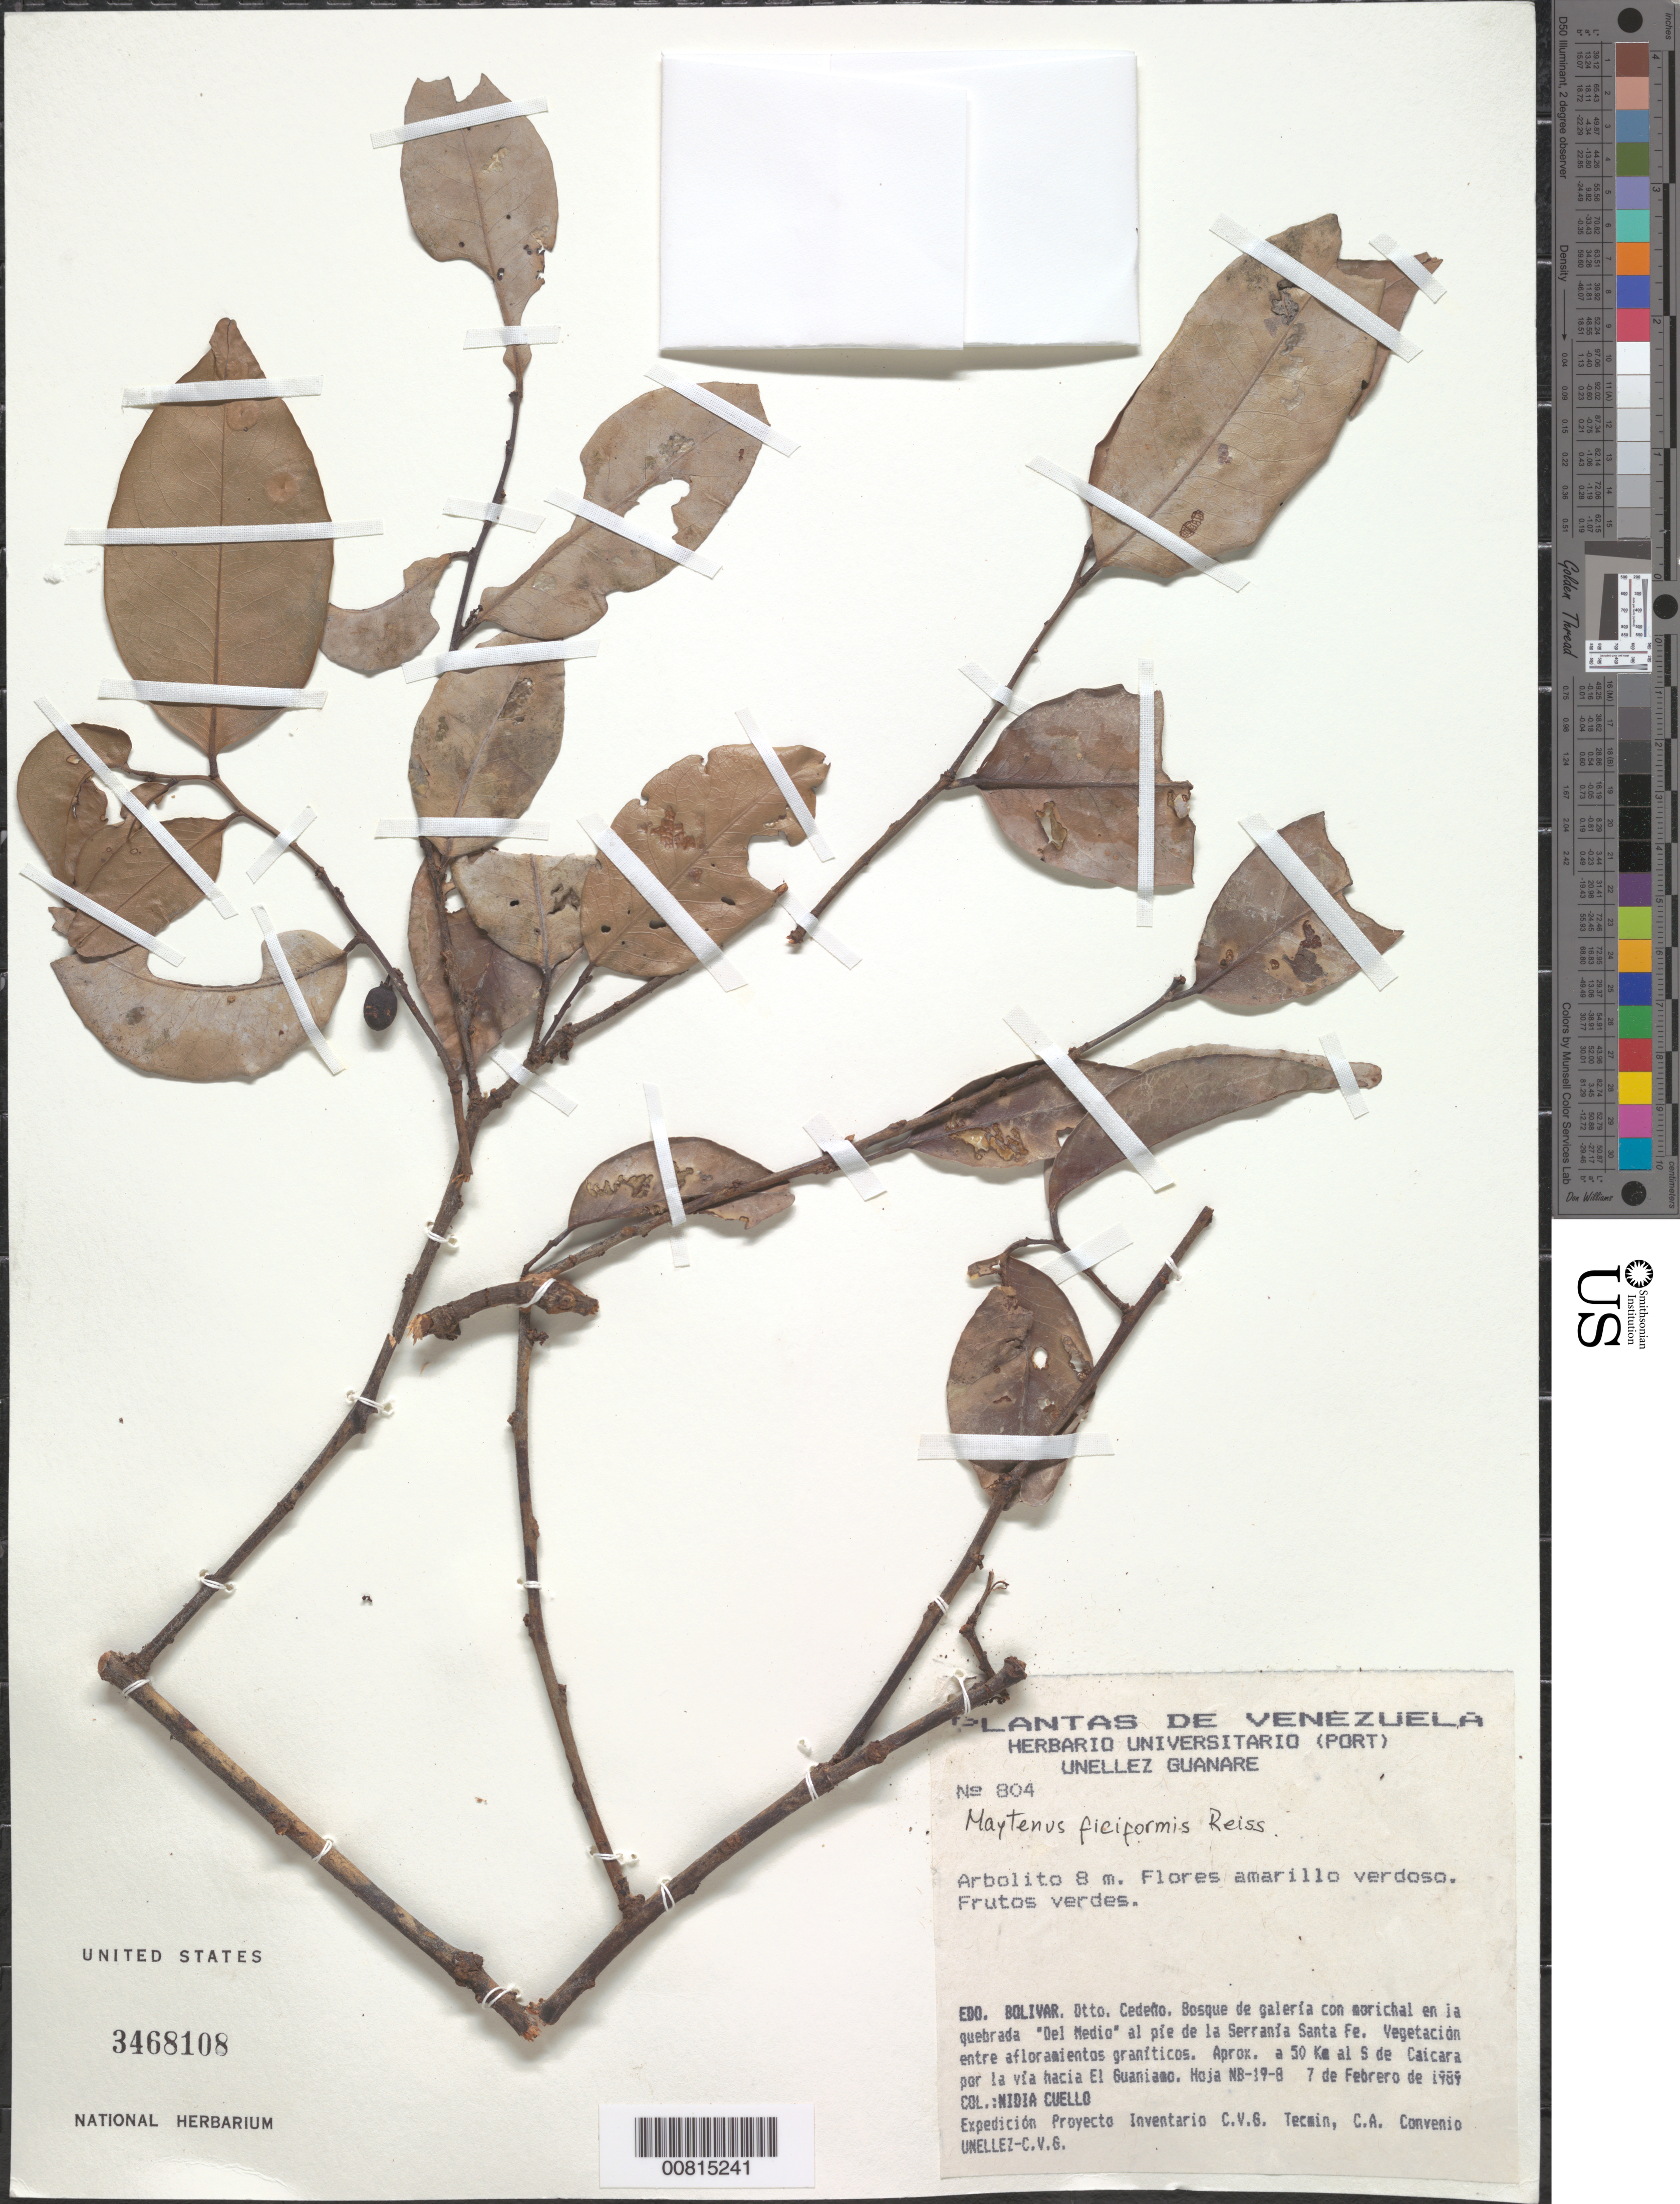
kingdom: Plantae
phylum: Tracheophyta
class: Magnoliopsida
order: Celastrales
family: Celastraceae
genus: Maytenus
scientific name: Maytenus ficiformis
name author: Reissek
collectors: N. L. Cuello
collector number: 804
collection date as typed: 7-Feb-89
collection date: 1989-02-07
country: Venezuela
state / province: Bolívar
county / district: Cedeño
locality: "Del Medio" al pie Serranía Santa Fe; aprox. 50 km S Caicara por la vía hacia El Guaniamo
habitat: Bosque de galería con morichal; vegetación entre afloramientos graníticos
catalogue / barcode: US 3468108